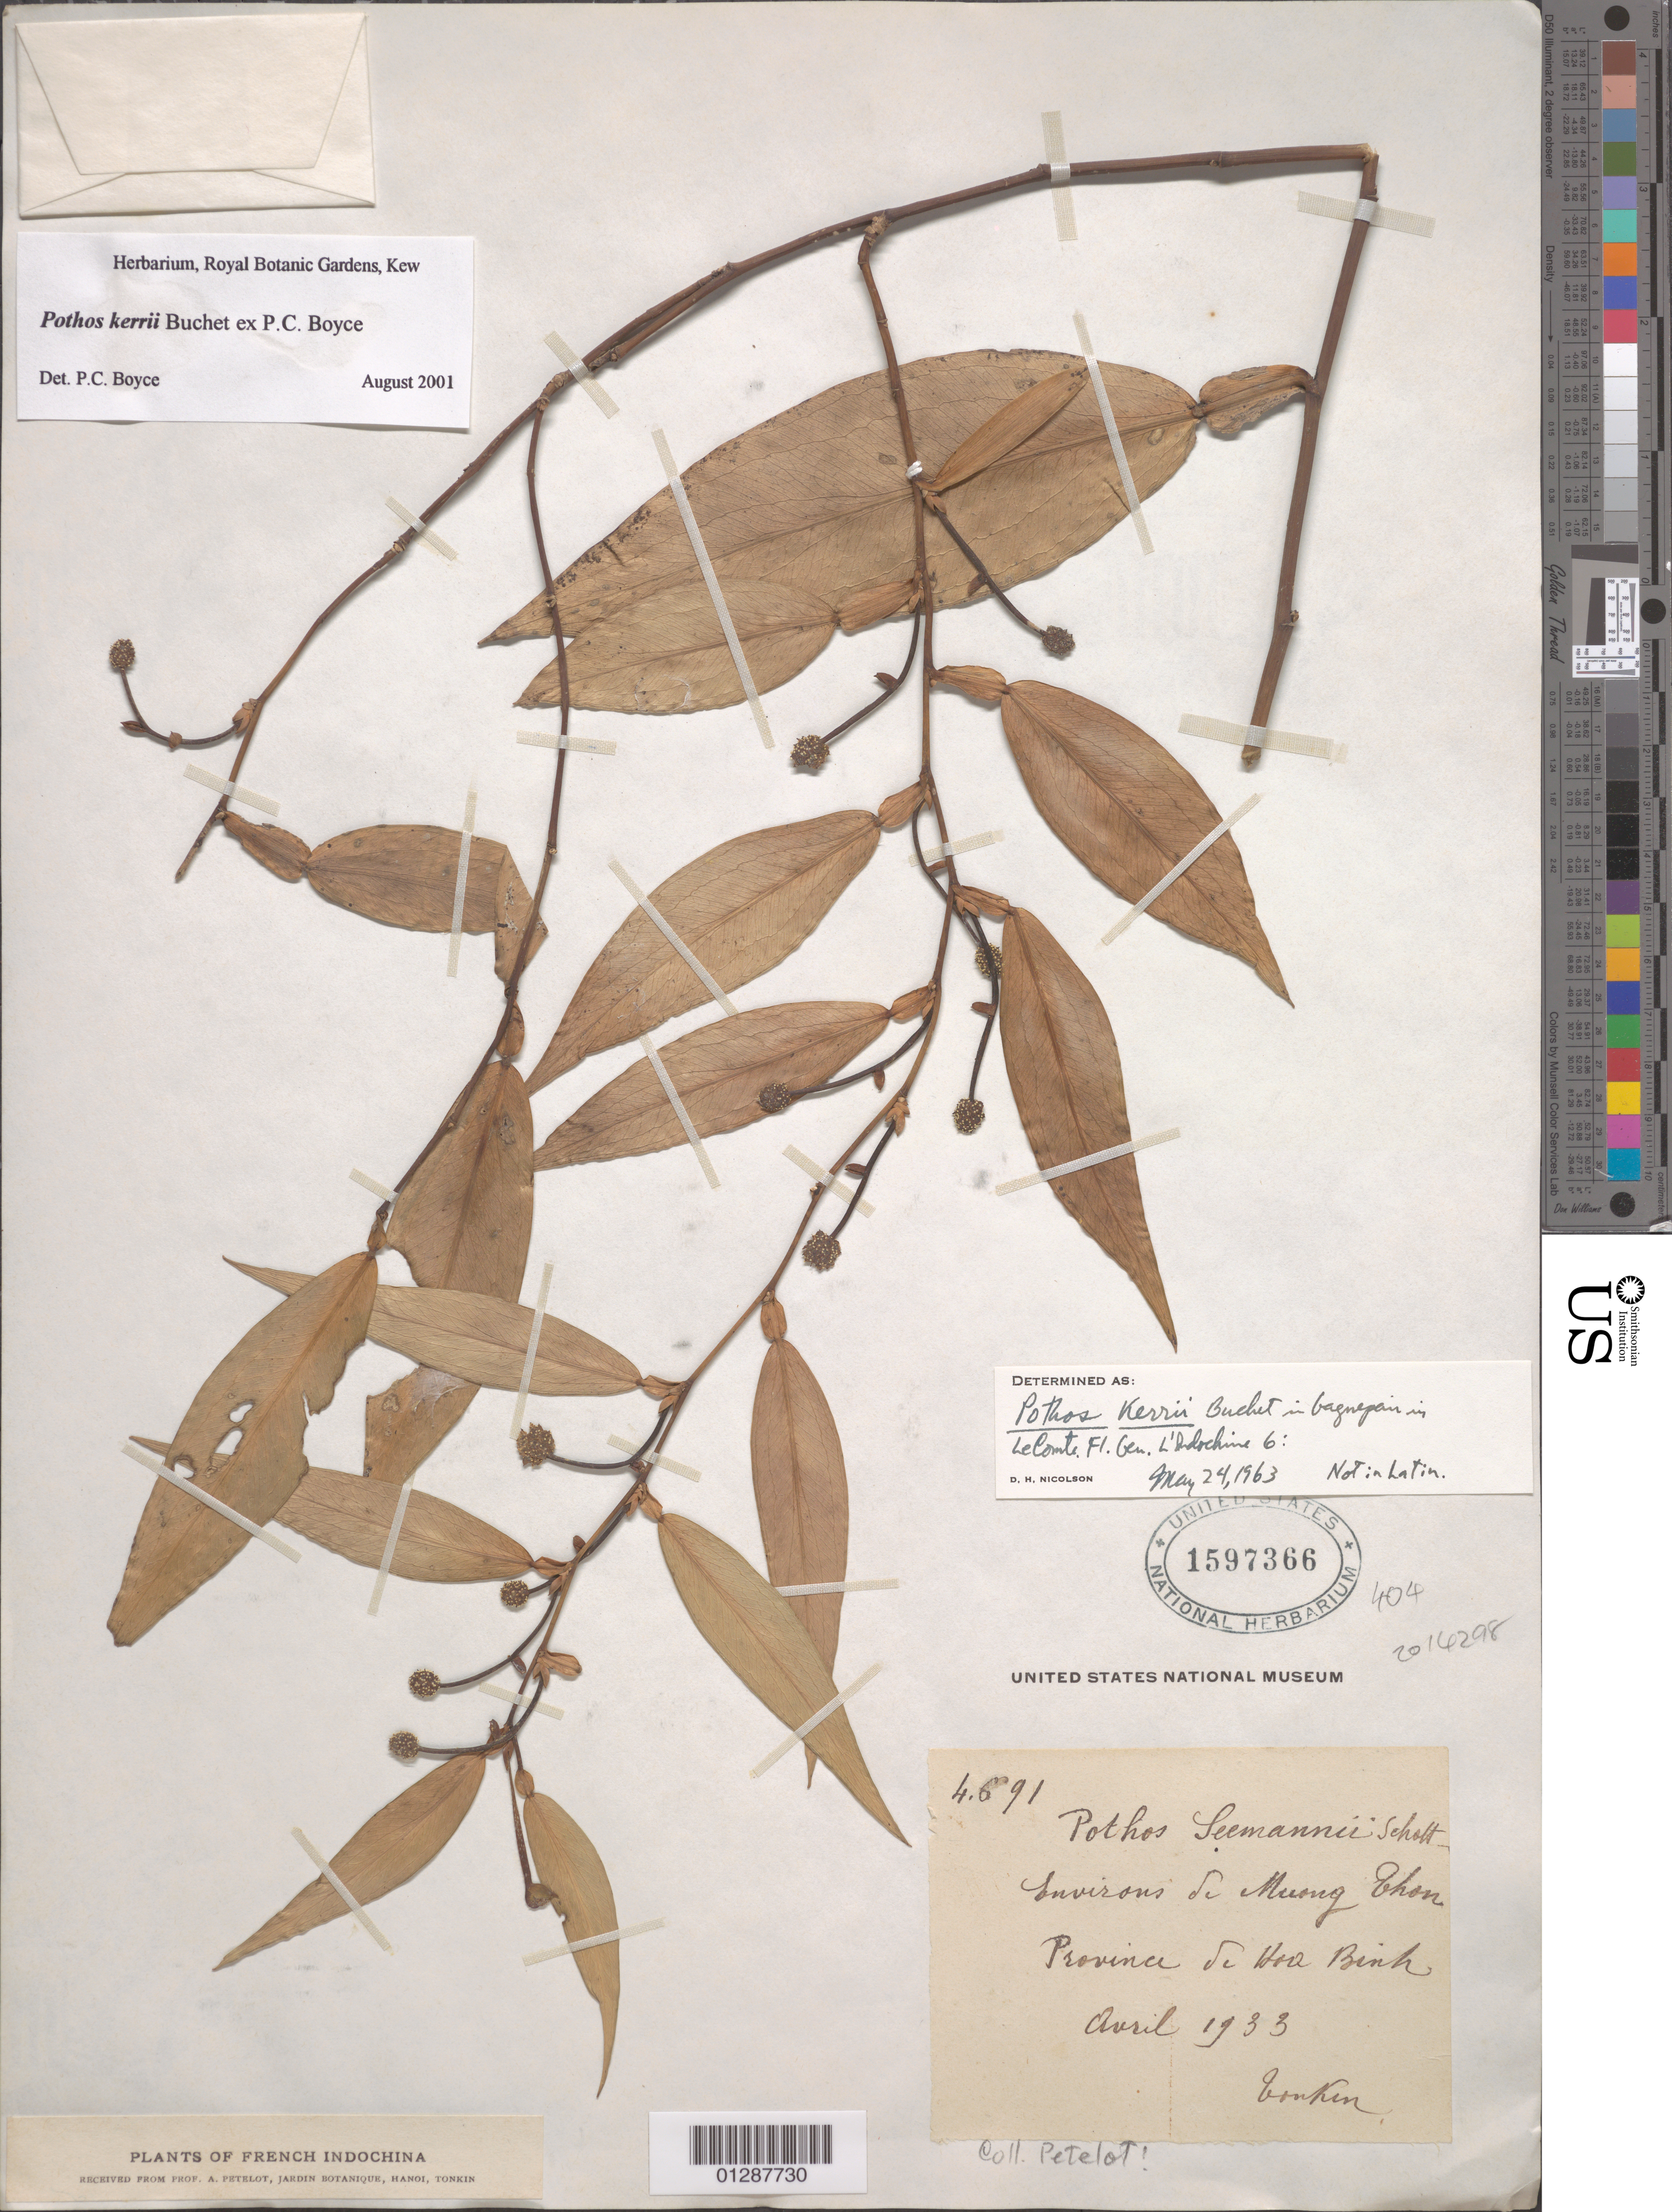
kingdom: Plantae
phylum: Tracheophyta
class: Liliopsida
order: Alismatales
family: Araceae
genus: Pothos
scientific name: Pothos kerrii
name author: Buchet ex P.C. Boyce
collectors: Pételot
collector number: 4691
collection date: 1933-04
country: Vietnam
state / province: Hoa Binh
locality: French Indochina. Environs de Muong Thon.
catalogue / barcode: US 1597366